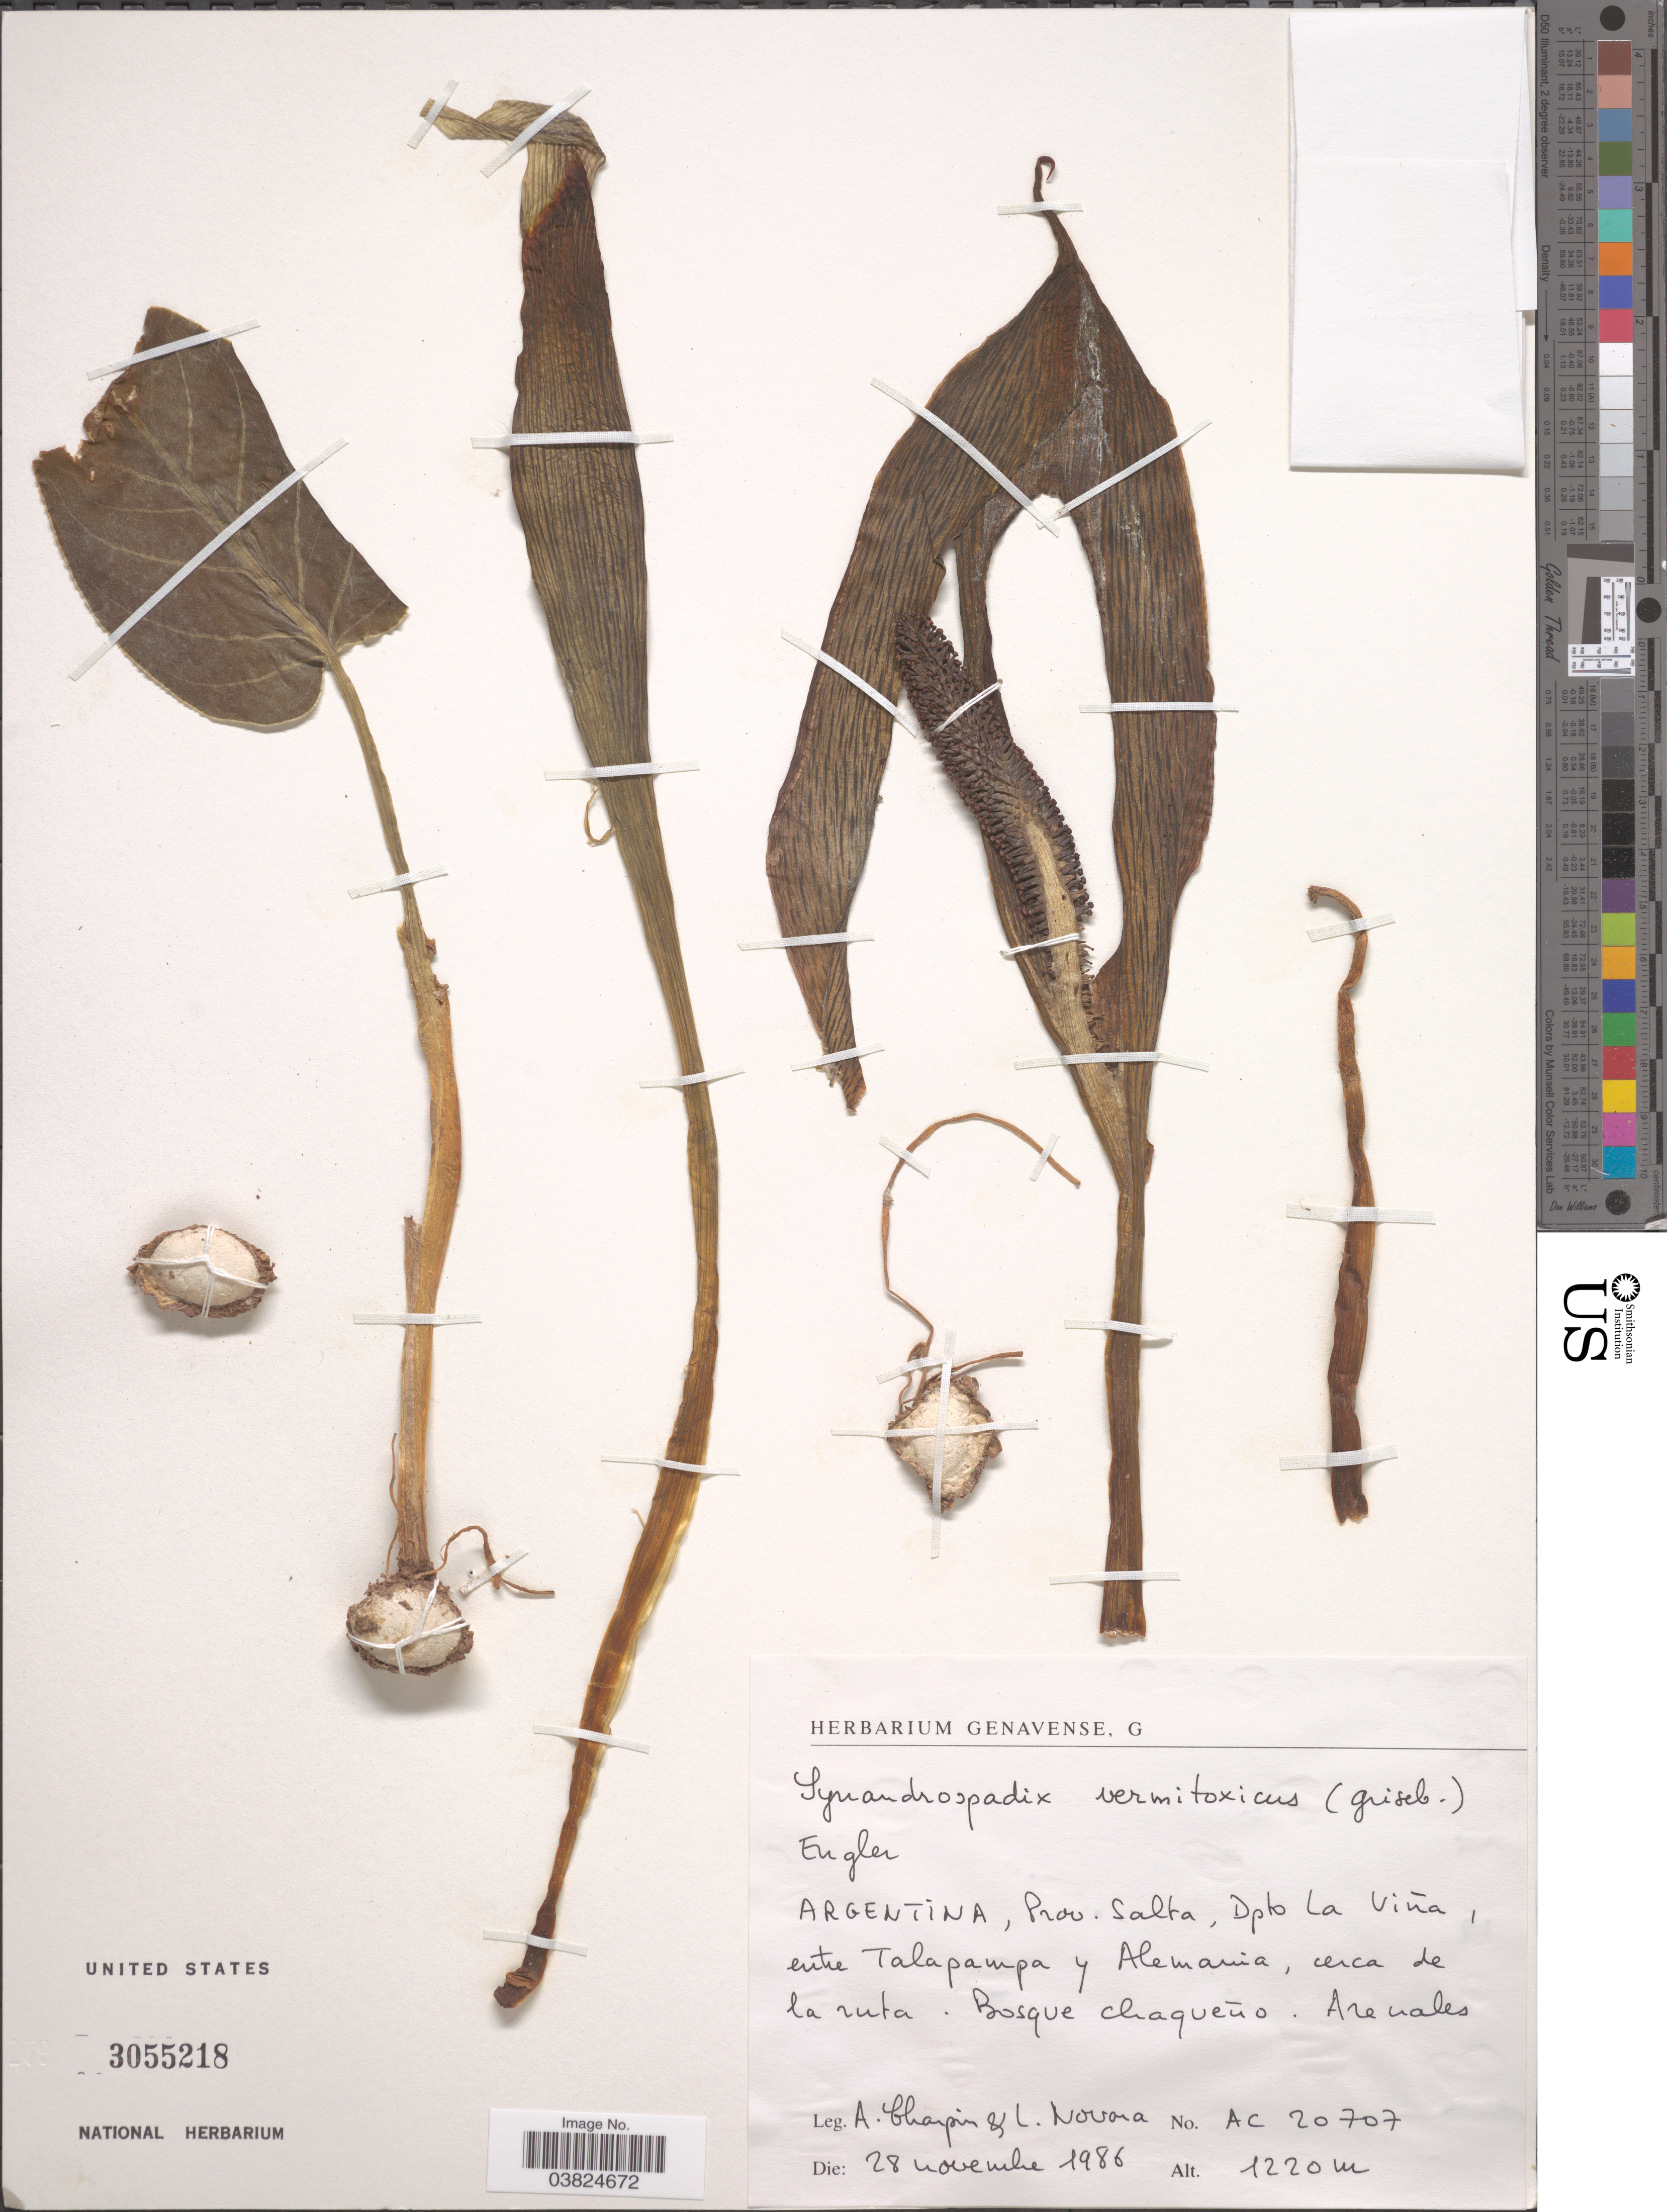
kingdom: Plantae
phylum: Tracheophyta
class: Liliopsida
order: Alismatales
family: Araceae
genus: Synandrospadix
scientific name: Synandrospadix vermitoxicus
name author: (Griseb.) Engl.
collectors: A. Charpin & L. Novara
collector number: AC20707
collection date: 1986-11-28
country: Argentina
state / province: Salta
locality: Dpto La Viña, entre Talapampa y Alemania, cerca de la ruta.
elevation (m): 1220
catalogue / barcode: US 3055218